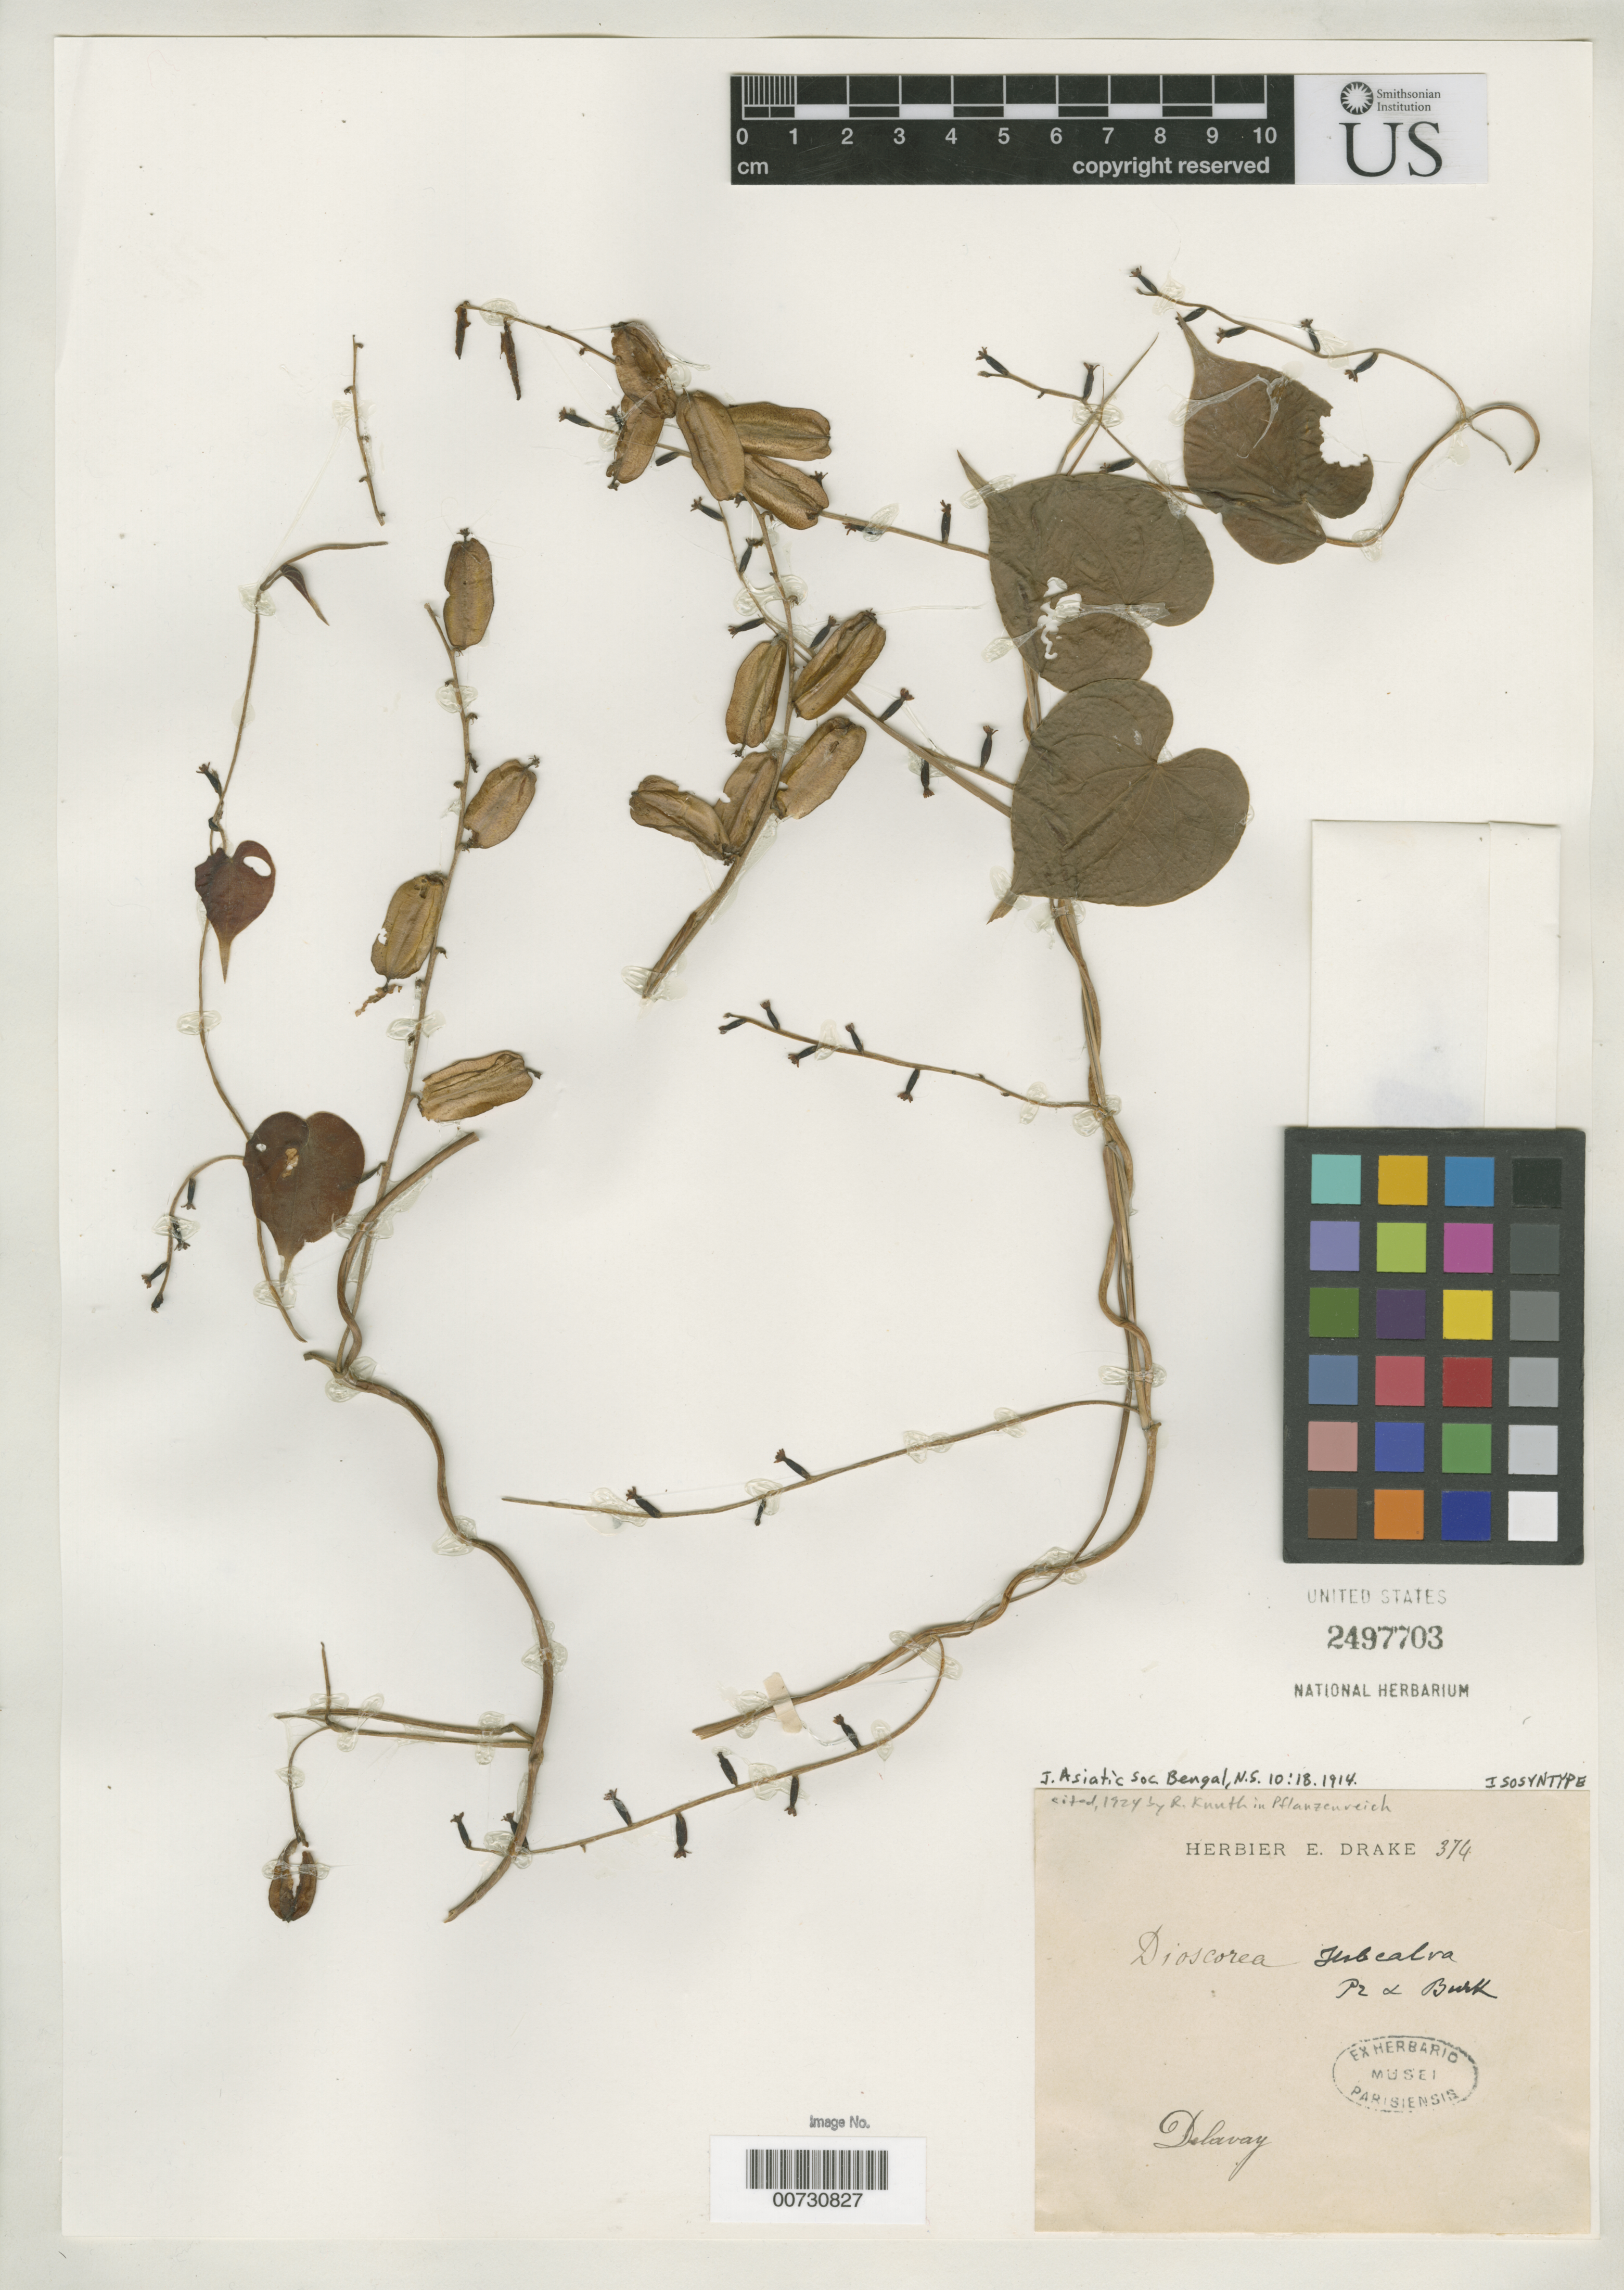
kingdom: Plantae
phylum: Tracheophyta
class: Liliopsida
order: Dioscoreales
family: Dioscoreaceae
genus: Dioscorea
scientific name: Dioscorea subcalva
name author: Prain & Burkill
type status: Isosyntype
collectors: P. Delavay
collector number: Herb. Drake 374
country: China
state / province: Yunnan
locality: Ta-pin-tze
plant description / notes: Collection (not US sheet) cited by Knuth, 1924, in H.G.A. Engler, Pflanzenr. 87 (IV. 43)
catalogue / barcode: US 2497703